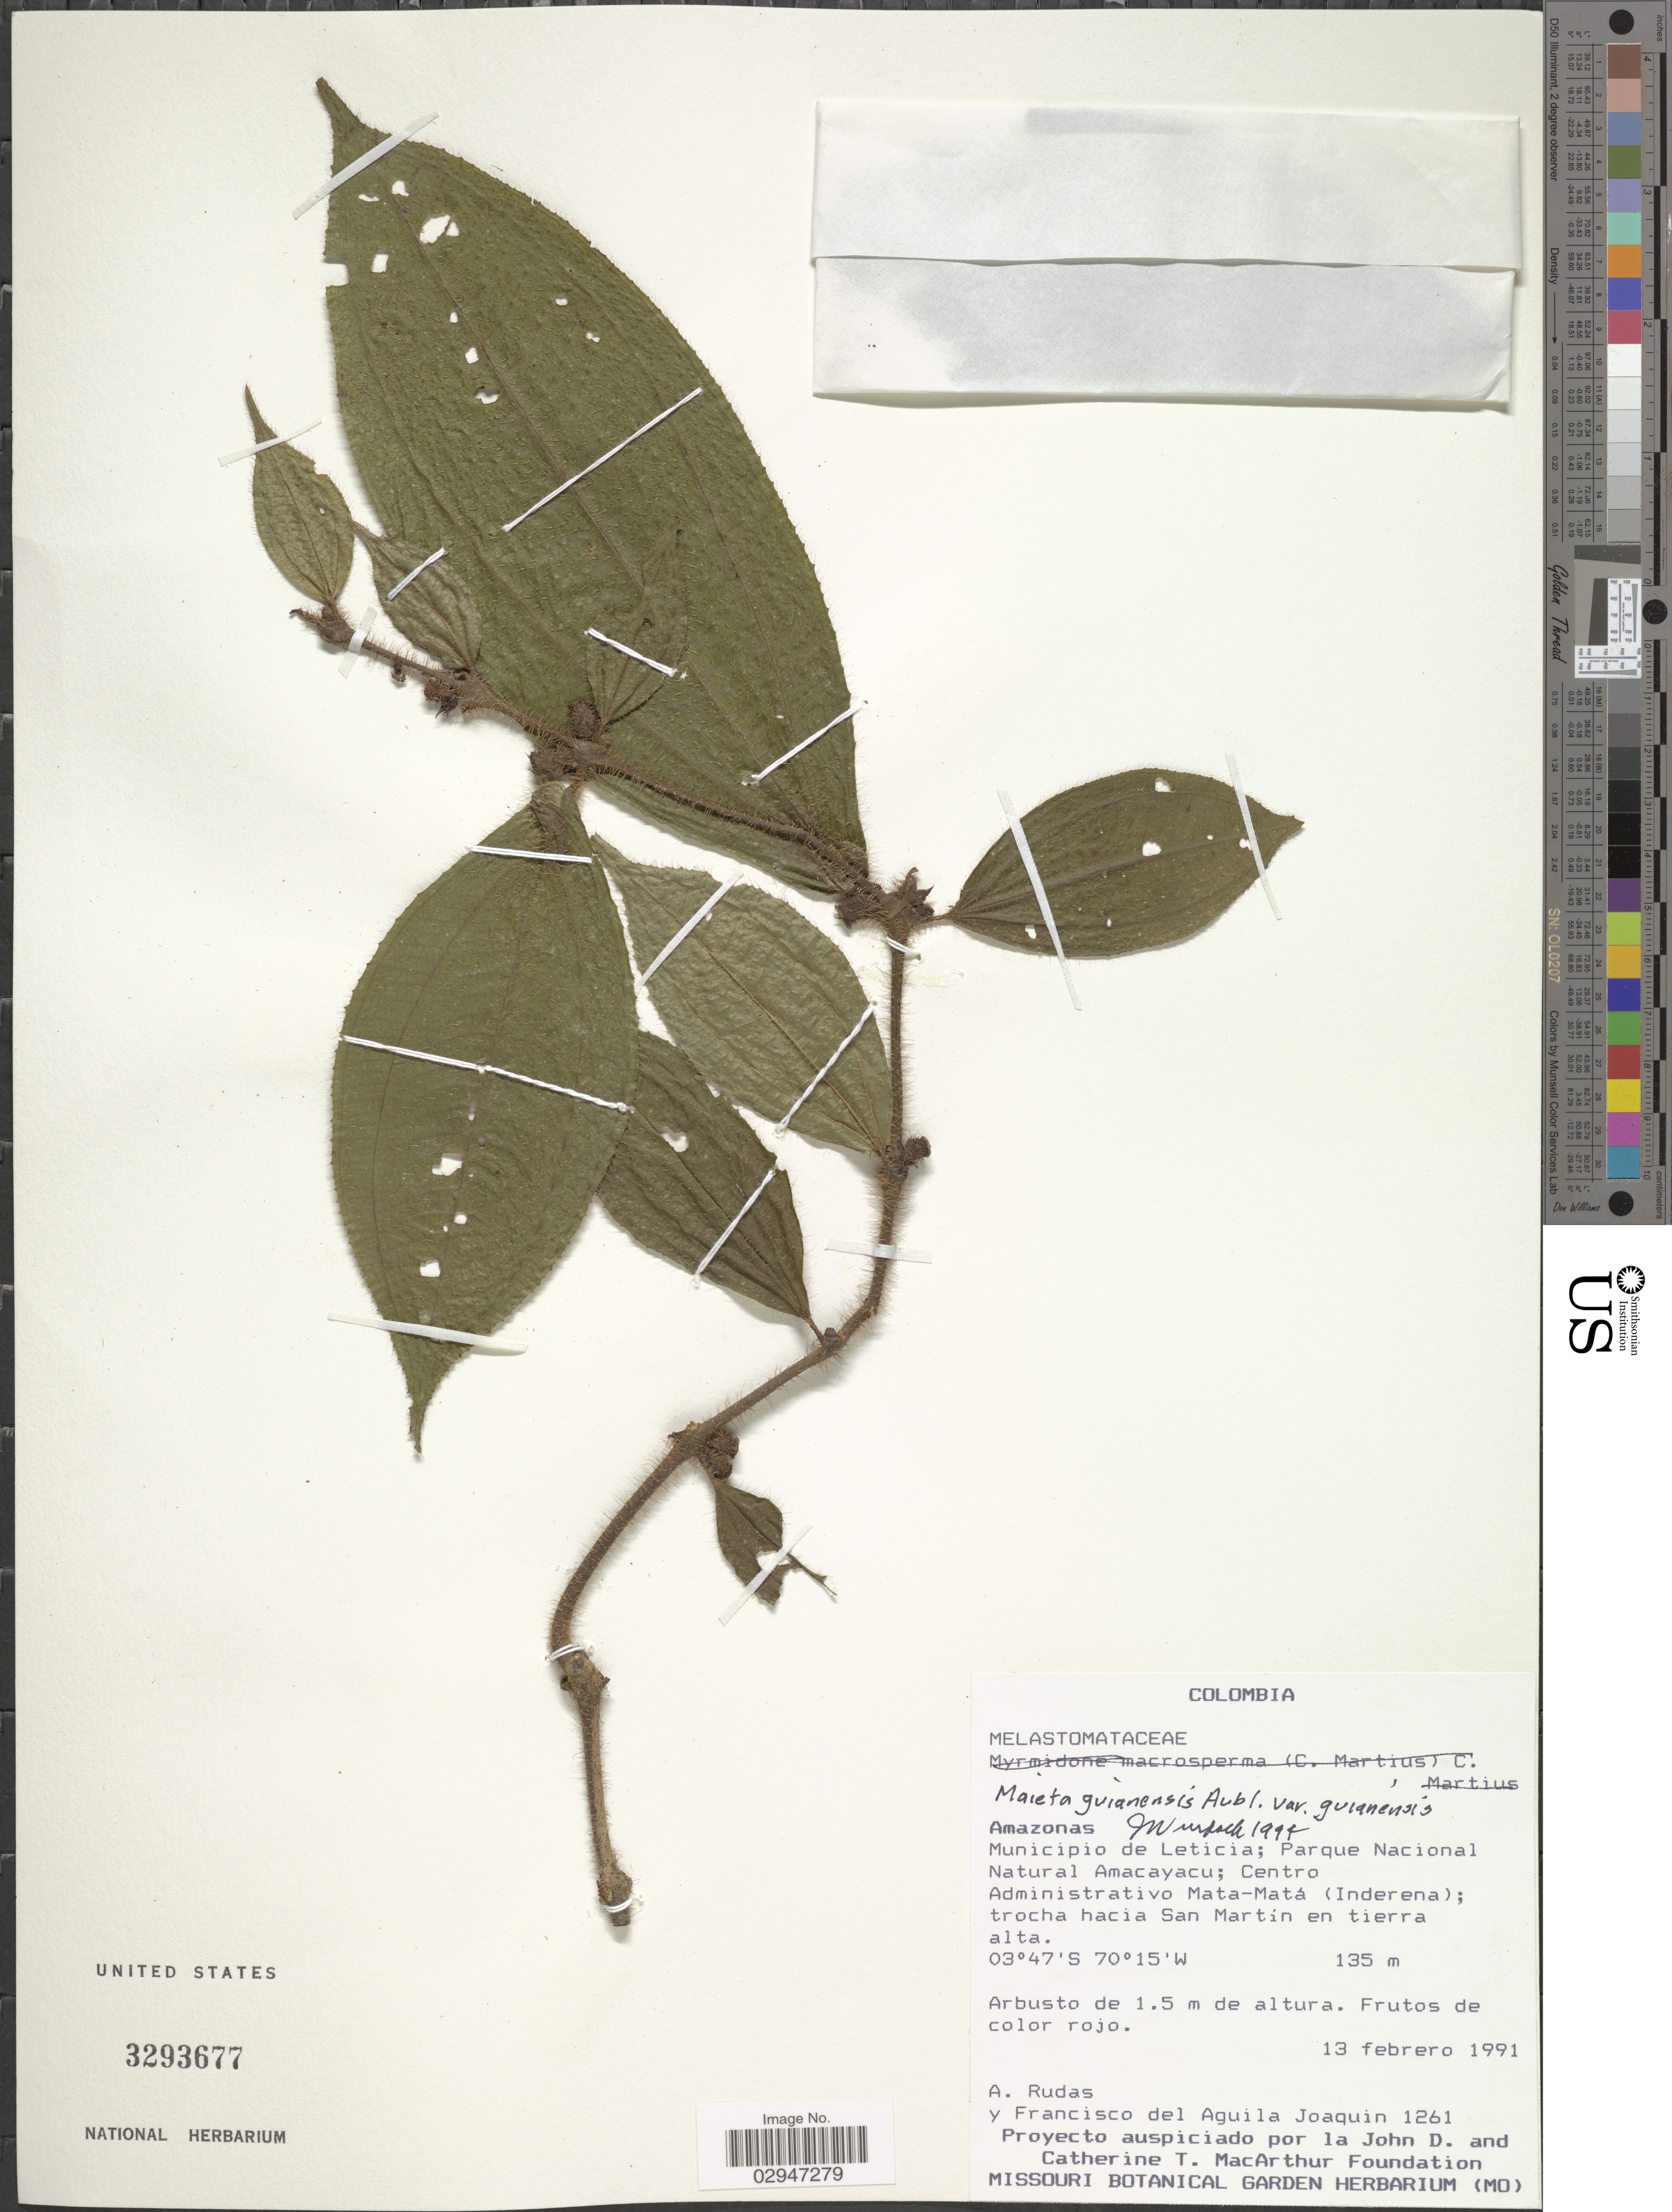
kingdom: Plantae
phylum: Tracheophyta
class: Magnoliopsida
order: Myrtales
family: Melastomataceae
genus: Maieta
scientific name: Maieta guianensis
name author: Aubl.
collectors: A. Rudas & F. Aguila Joaquin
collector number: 1261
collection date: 1991-02-13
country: Colombia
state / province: Amazônas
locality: Municipio de Leticia; Parque Nacional Natural Amacayacu; Centro Administrativo Mata-Matá (Inderena); trocha hacia San Martín en tierra alta.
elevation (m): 135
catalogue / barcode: US 3293677